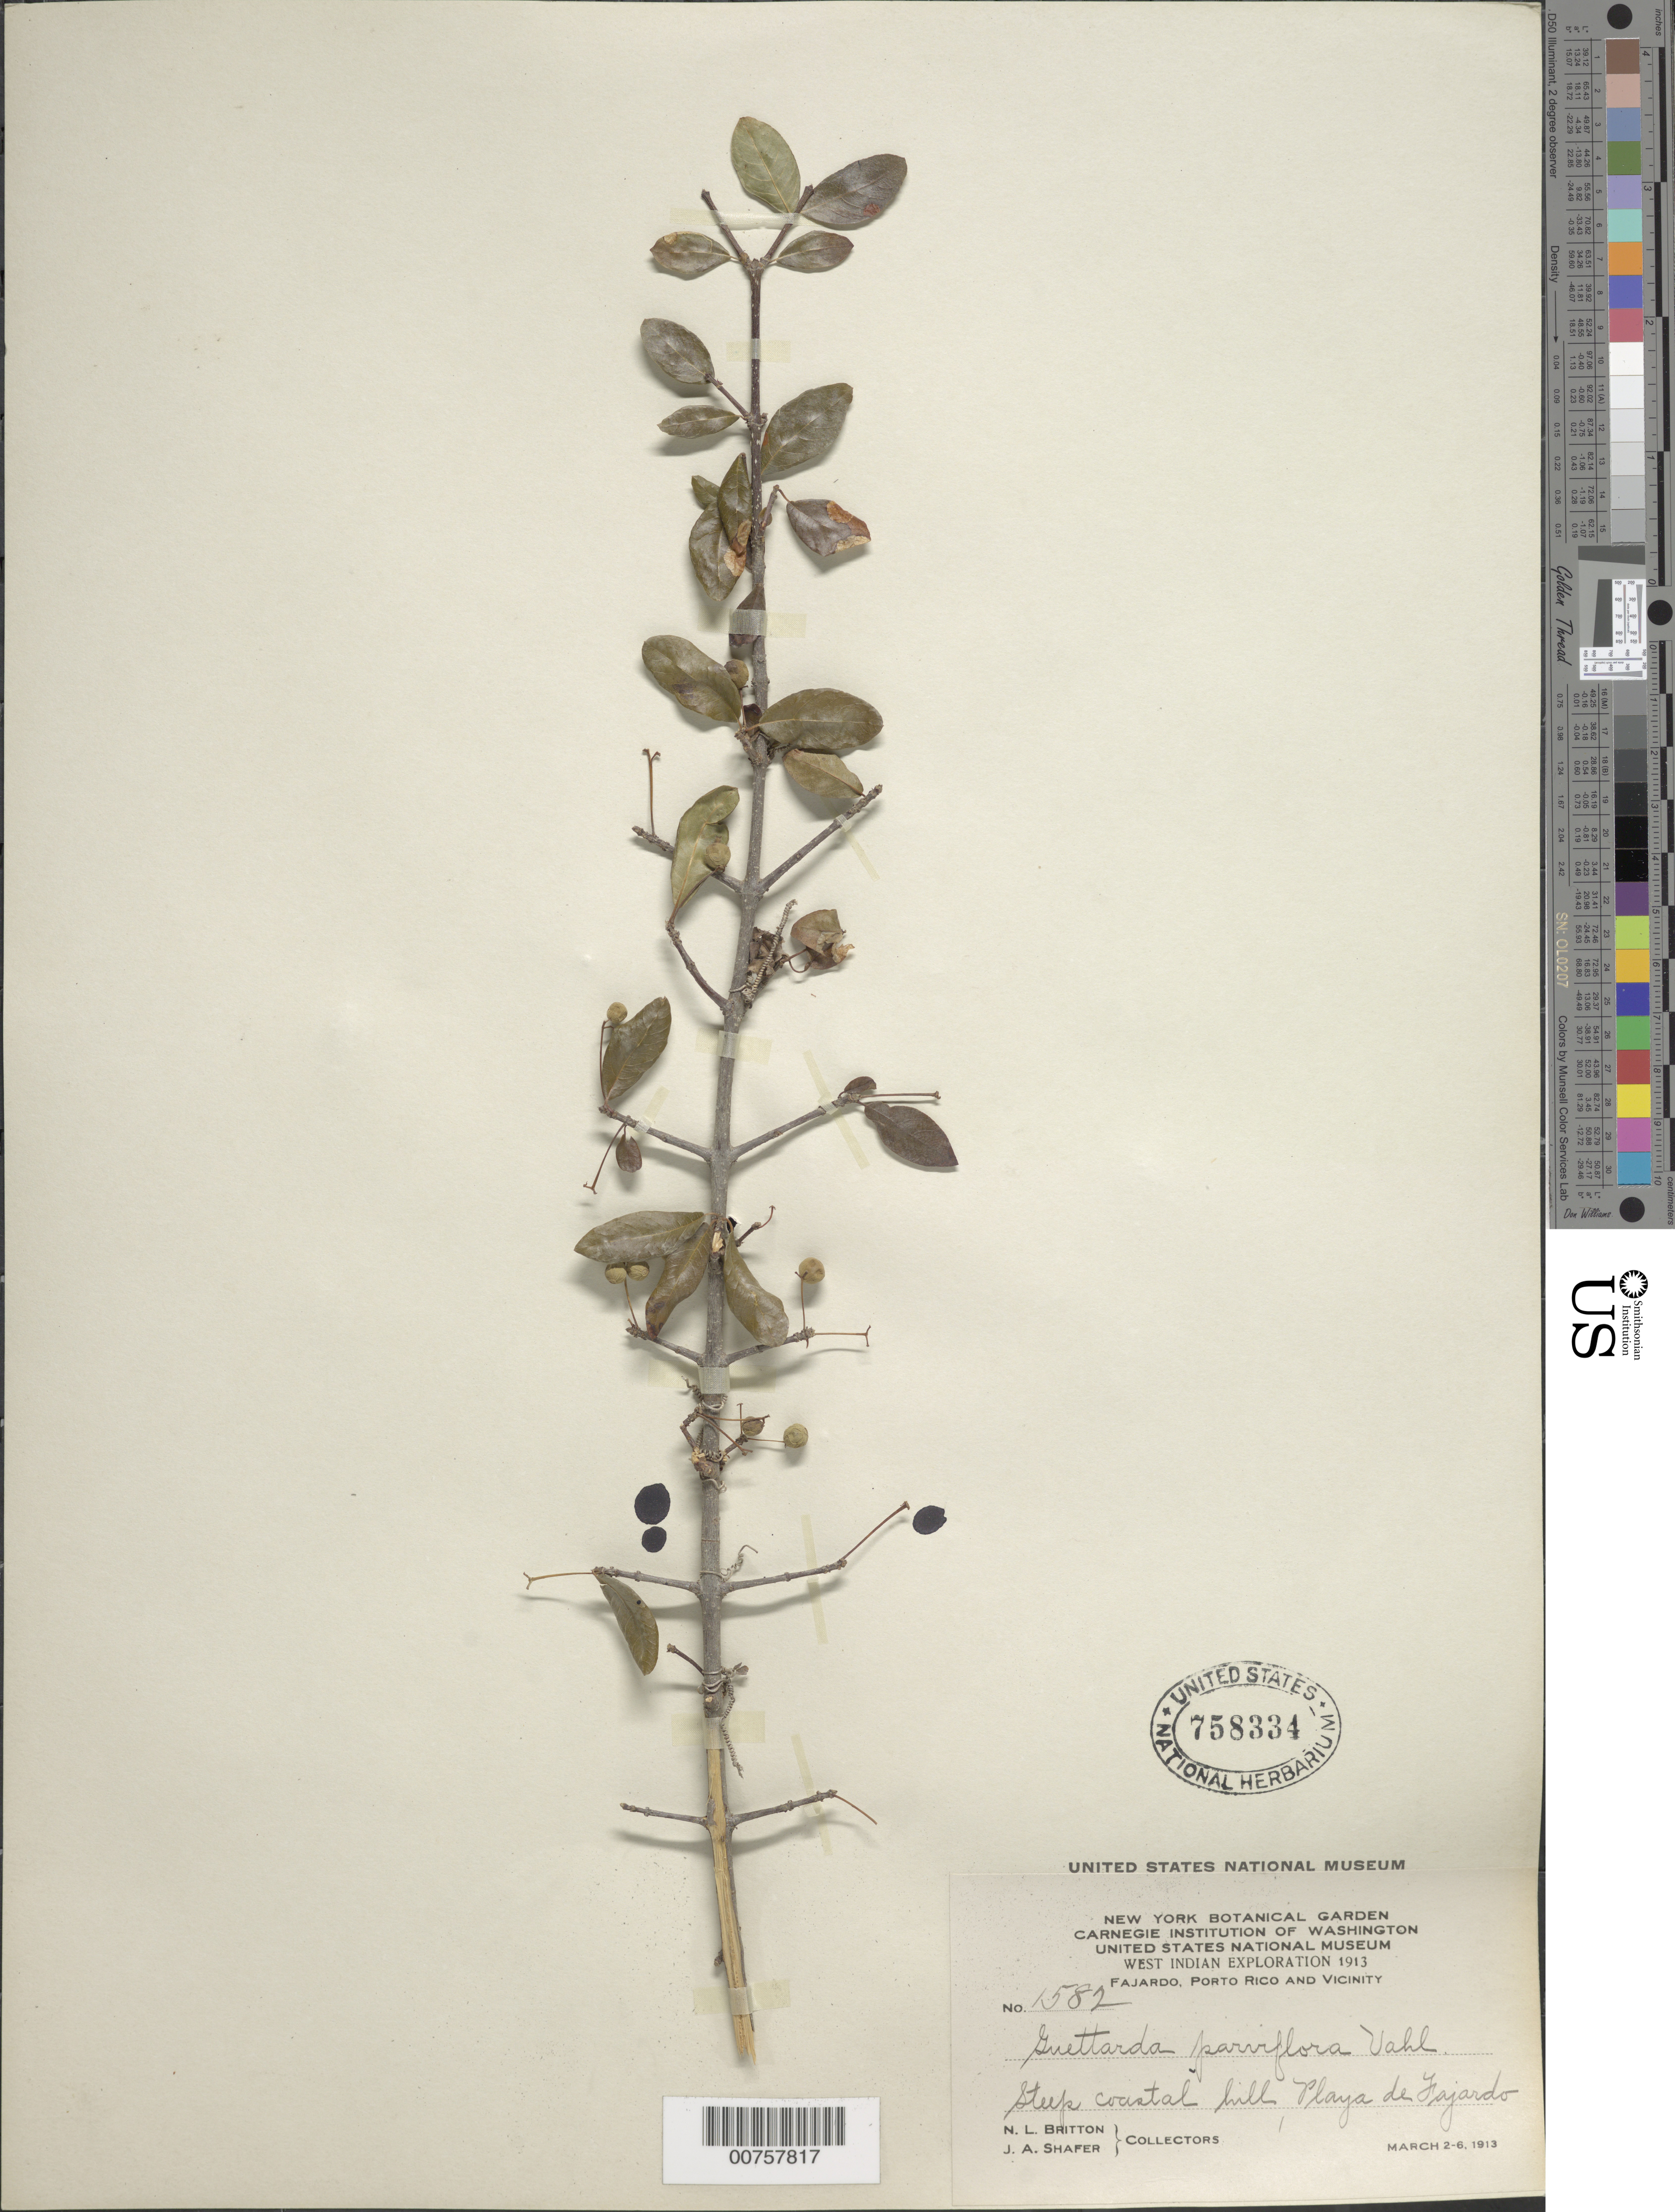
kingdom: Plantae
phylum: Tracheophyta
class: Magnoliopsida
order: Gentianales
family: Rubiaceae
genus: Guettarda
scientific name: Guettarda odorata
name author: (Jacq.) Lam.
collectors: N. Britton & J. A. Shafer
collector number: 1582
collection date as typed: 02 Mar 1913 to 06 Mar 1913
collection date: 1913-03-02/1913-03-06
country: Puerto Rico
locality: Fajardo, Playa de Fajardo.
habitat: Steep coastal hill.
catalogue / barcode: US 758334